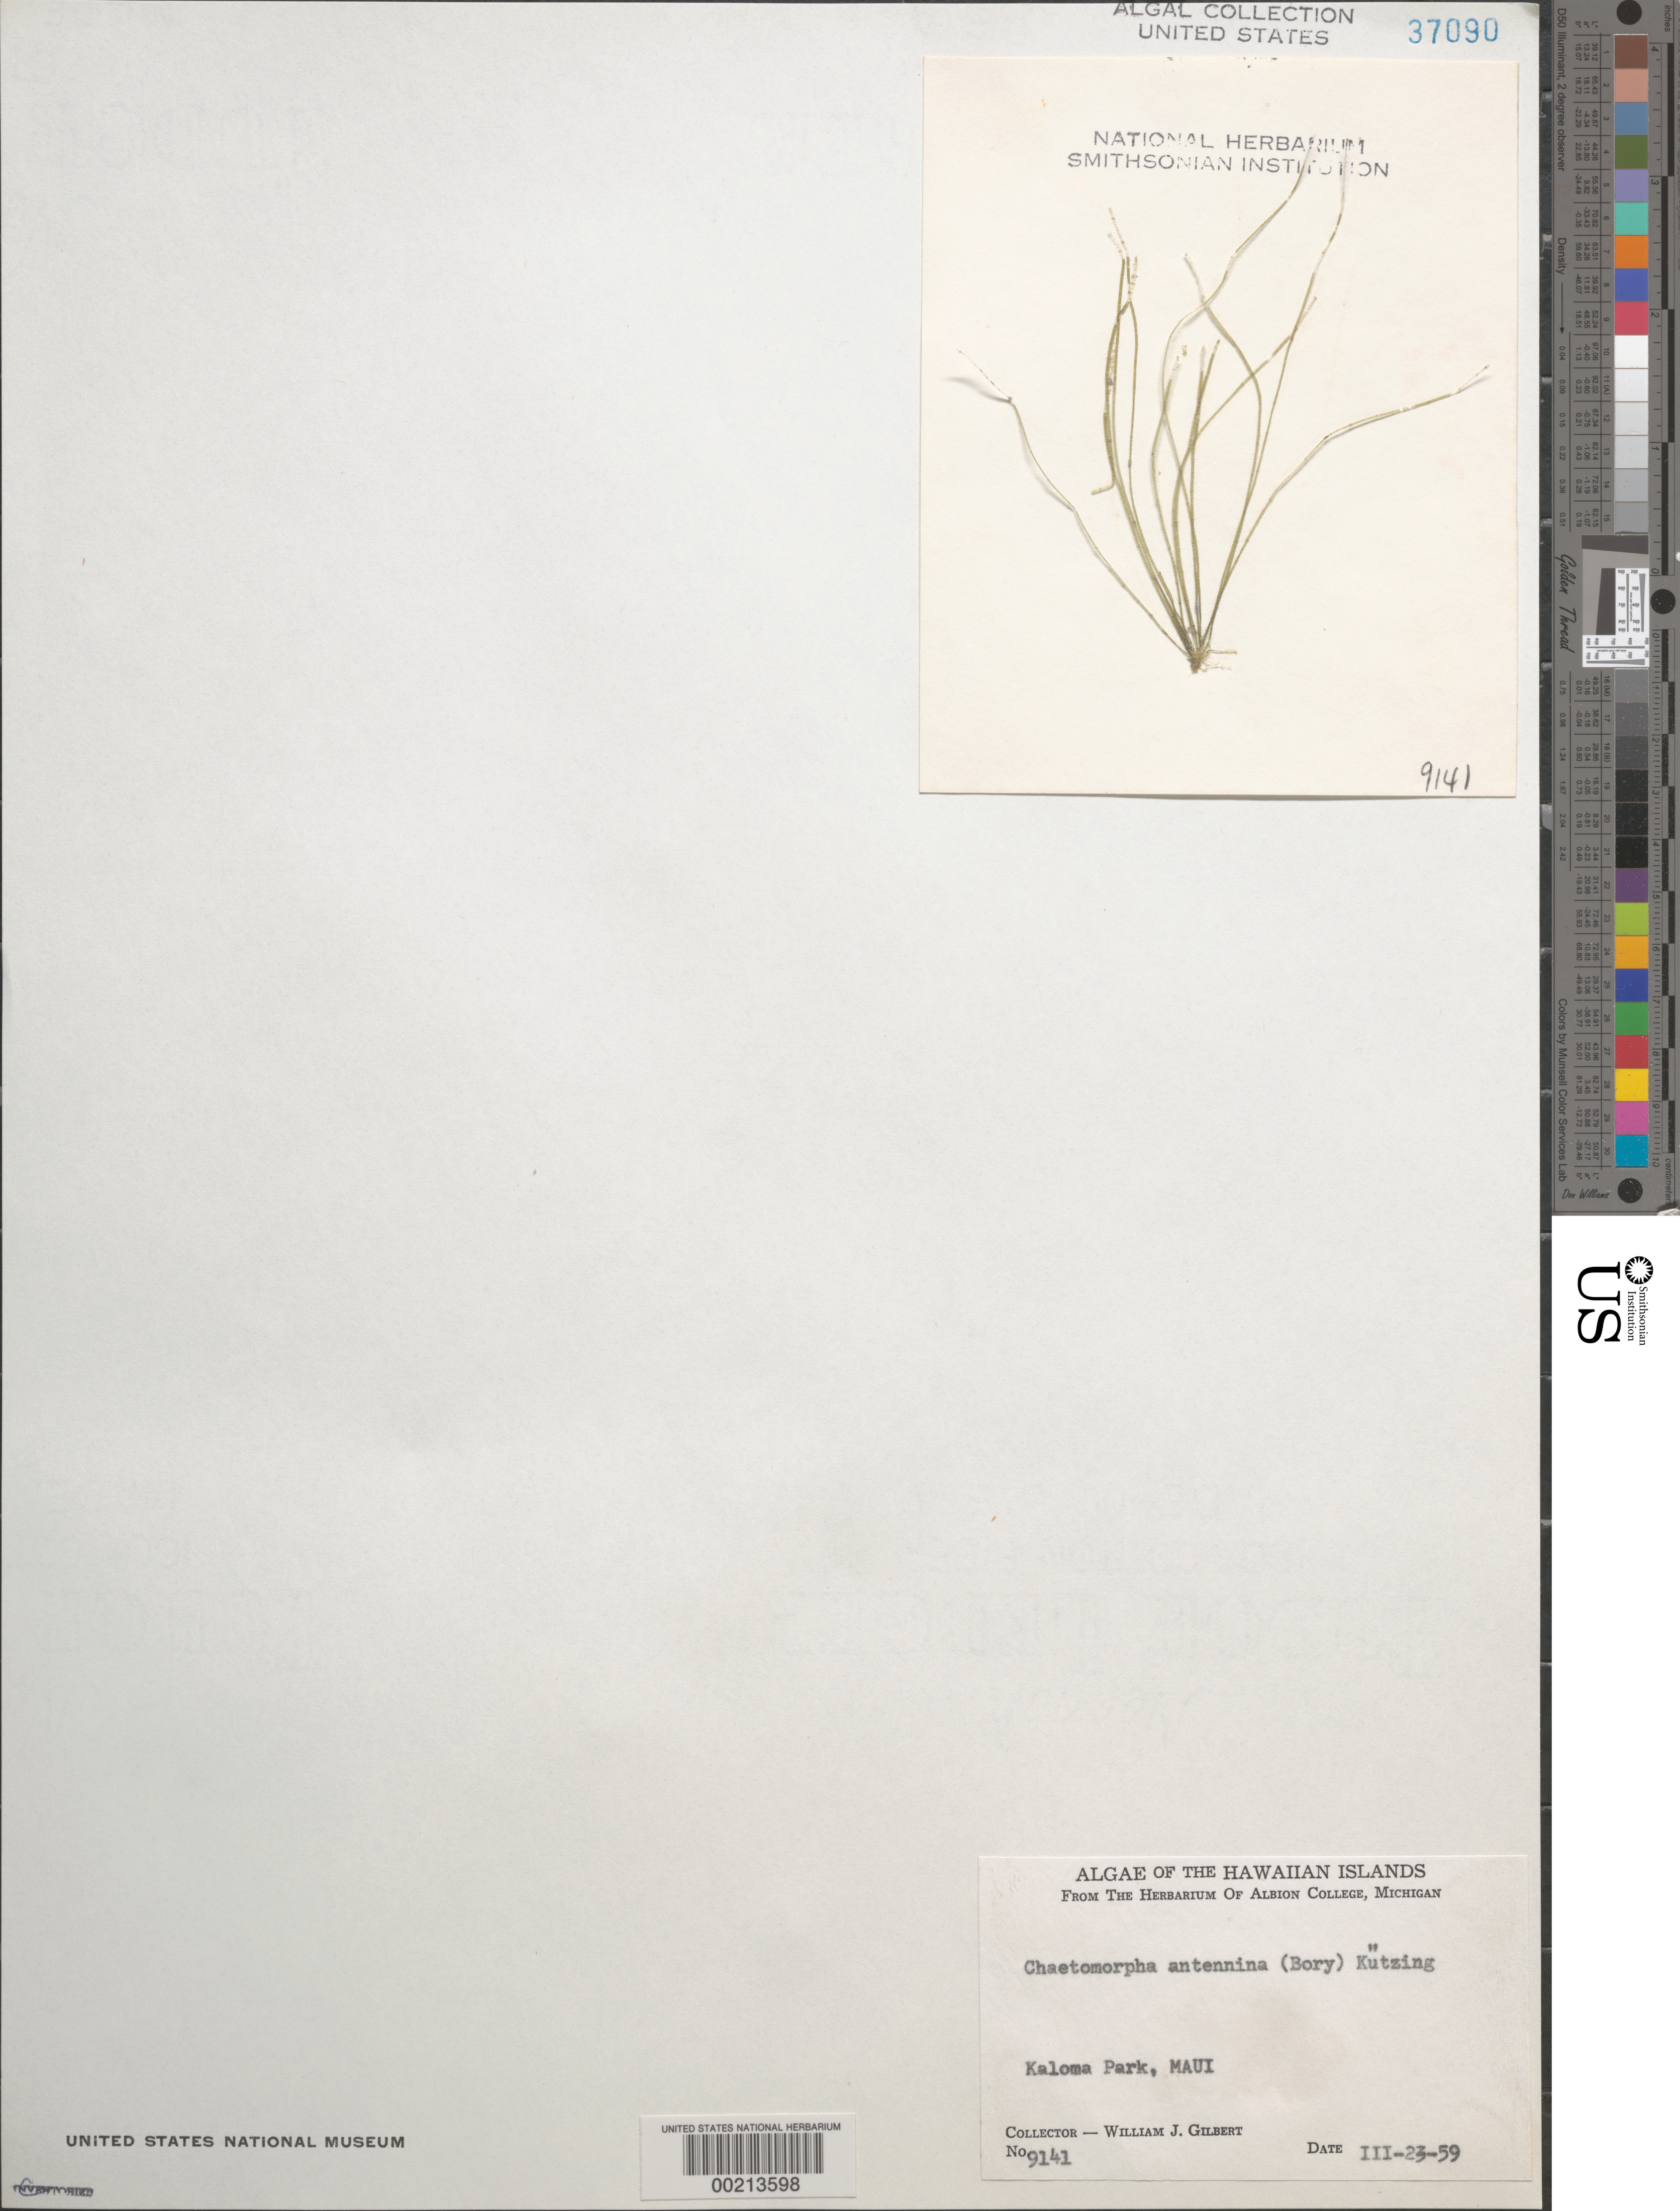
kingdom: Plantae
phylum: Chlorophyta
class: Ulvophyceae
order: Cladophorales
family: Cladophoraceae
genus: Chaetomorpha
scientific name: Chaetomorpha antennina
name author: (Bory) Kütz.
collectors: W. J. Gilbert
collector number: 9141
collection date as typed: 23 Mar 1959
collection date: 1959-03-23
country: United States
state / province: Hawaii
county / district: Maui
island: Maui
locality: Kalama Park (Kaloma Park)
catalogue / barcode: US 37090